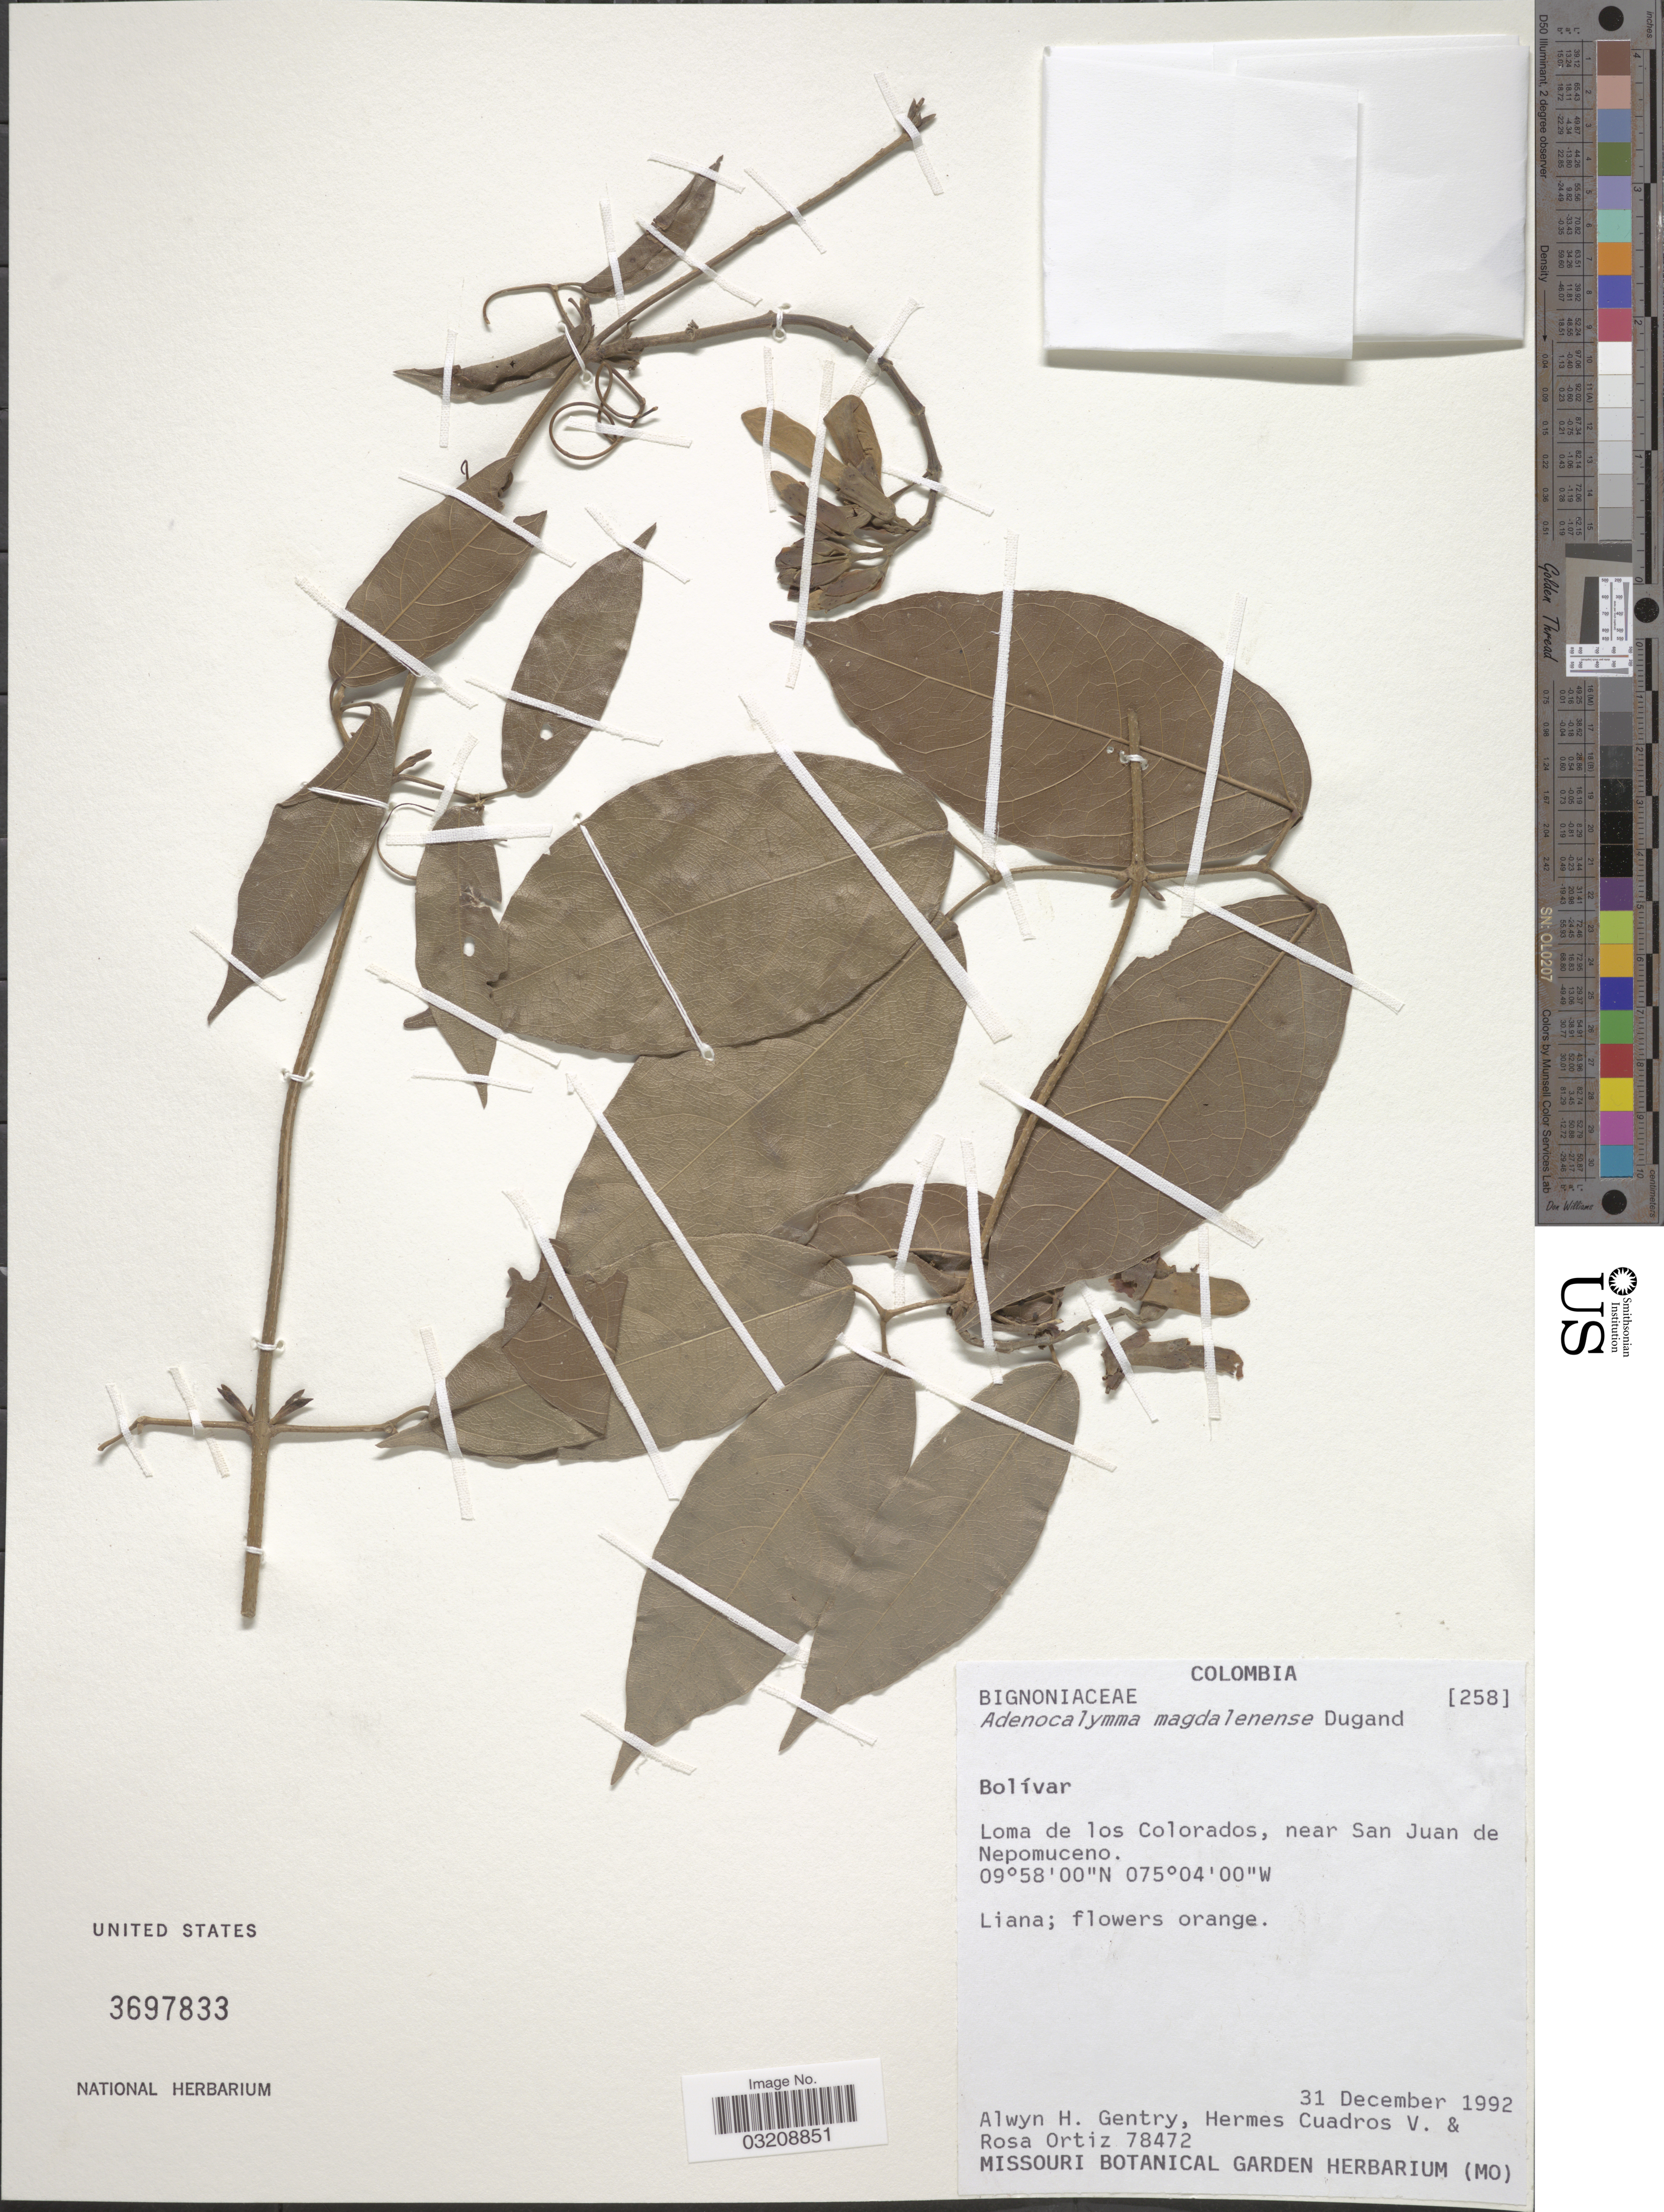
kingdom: Plantae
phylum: Tracheophyta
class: Magnoliopsida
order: Lamiales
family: Bignoniaceae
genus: Adenocalymma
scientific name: Adenocalymma magdalenense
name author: Dugand G.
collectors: A. H. Gentry, H. Cuadros V. & R. Ortiz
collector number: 78472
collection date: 1992-12-31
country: Colombia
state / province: Bolívar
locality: Loma de los Colorados, near San Juan de Nepomuceno.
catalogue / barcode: US 3697833